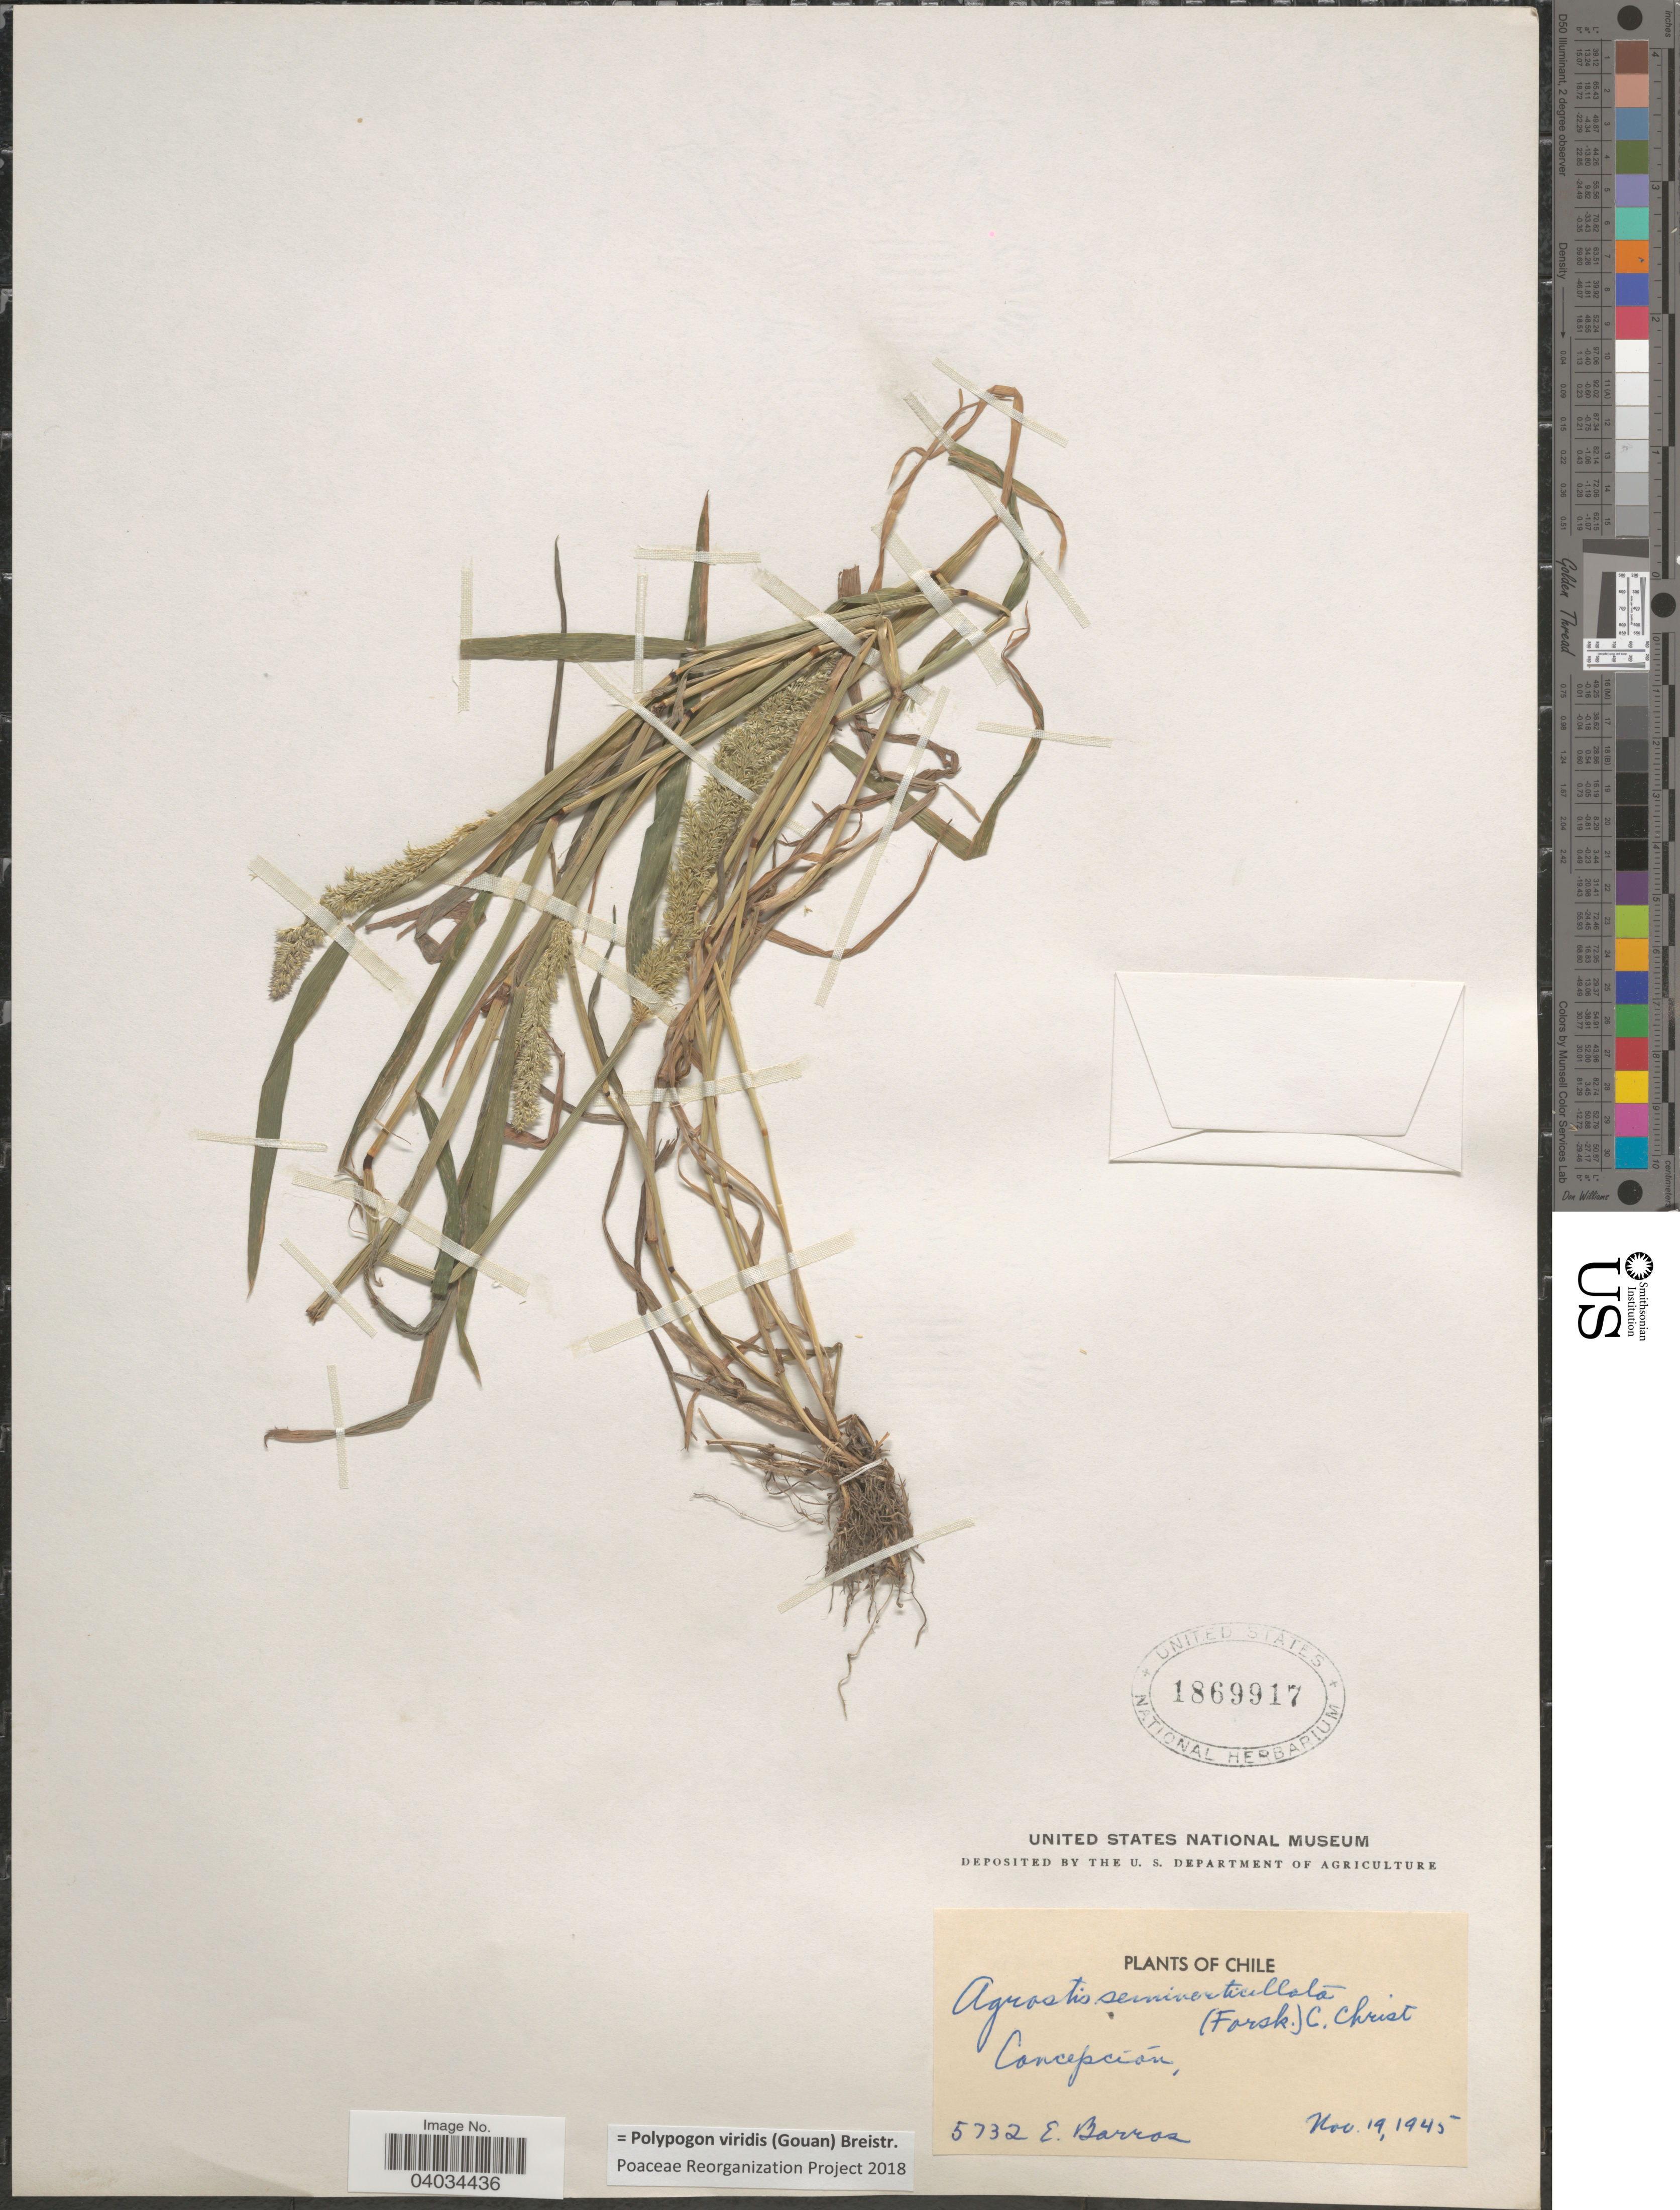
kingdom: Plantae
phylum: Tracheophyta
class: Liliopsida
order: Poales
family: Poaceae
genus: Polypogon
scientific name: Polypogon viridis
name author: (Gouan) Breistroffer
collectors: E. Barros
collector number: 5732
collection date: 1945-11-19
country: Chile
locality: Concepción.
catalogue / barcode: US 1869917